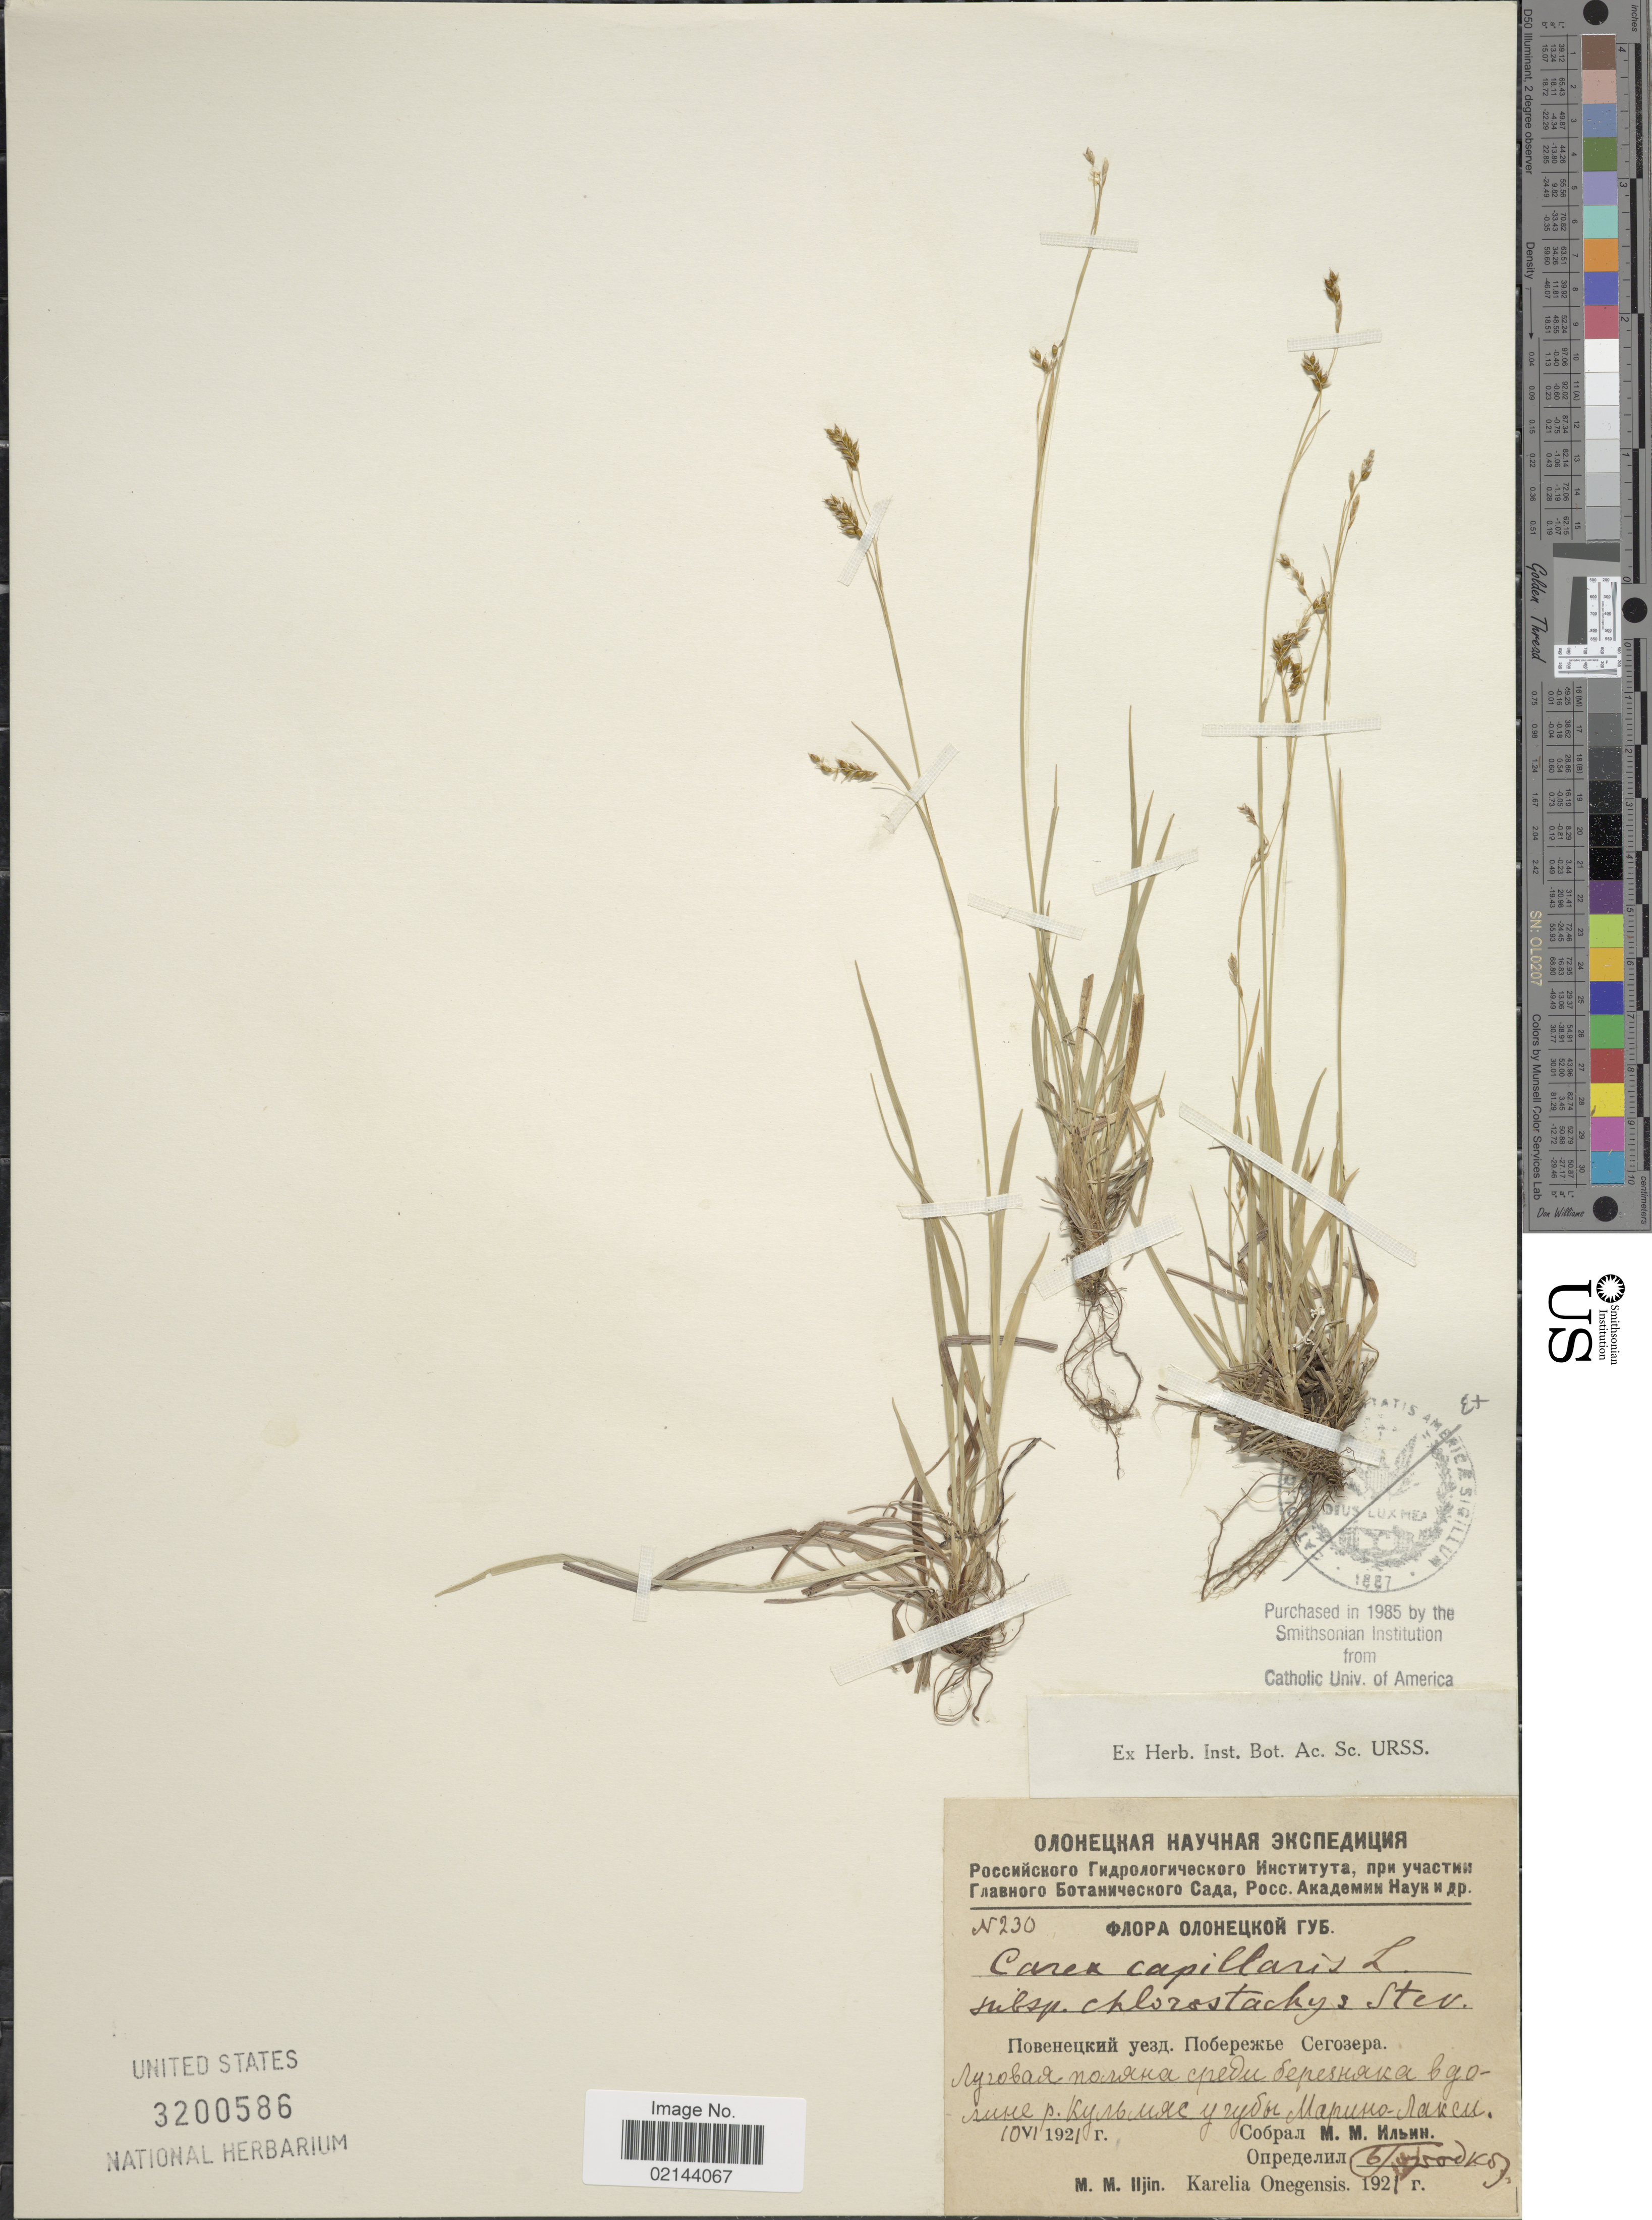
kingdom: Plantae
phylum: Tracheophyta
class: Liliopsida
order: Poales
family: Cyperaceae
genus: Carex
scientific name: Carex capillaris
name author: L.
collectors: M. Iljin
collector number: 230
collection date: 1921-06-10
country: Russian Federation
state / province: Karelia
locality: Segozero. Bay Guba Laksi.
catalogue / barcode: US 3200586